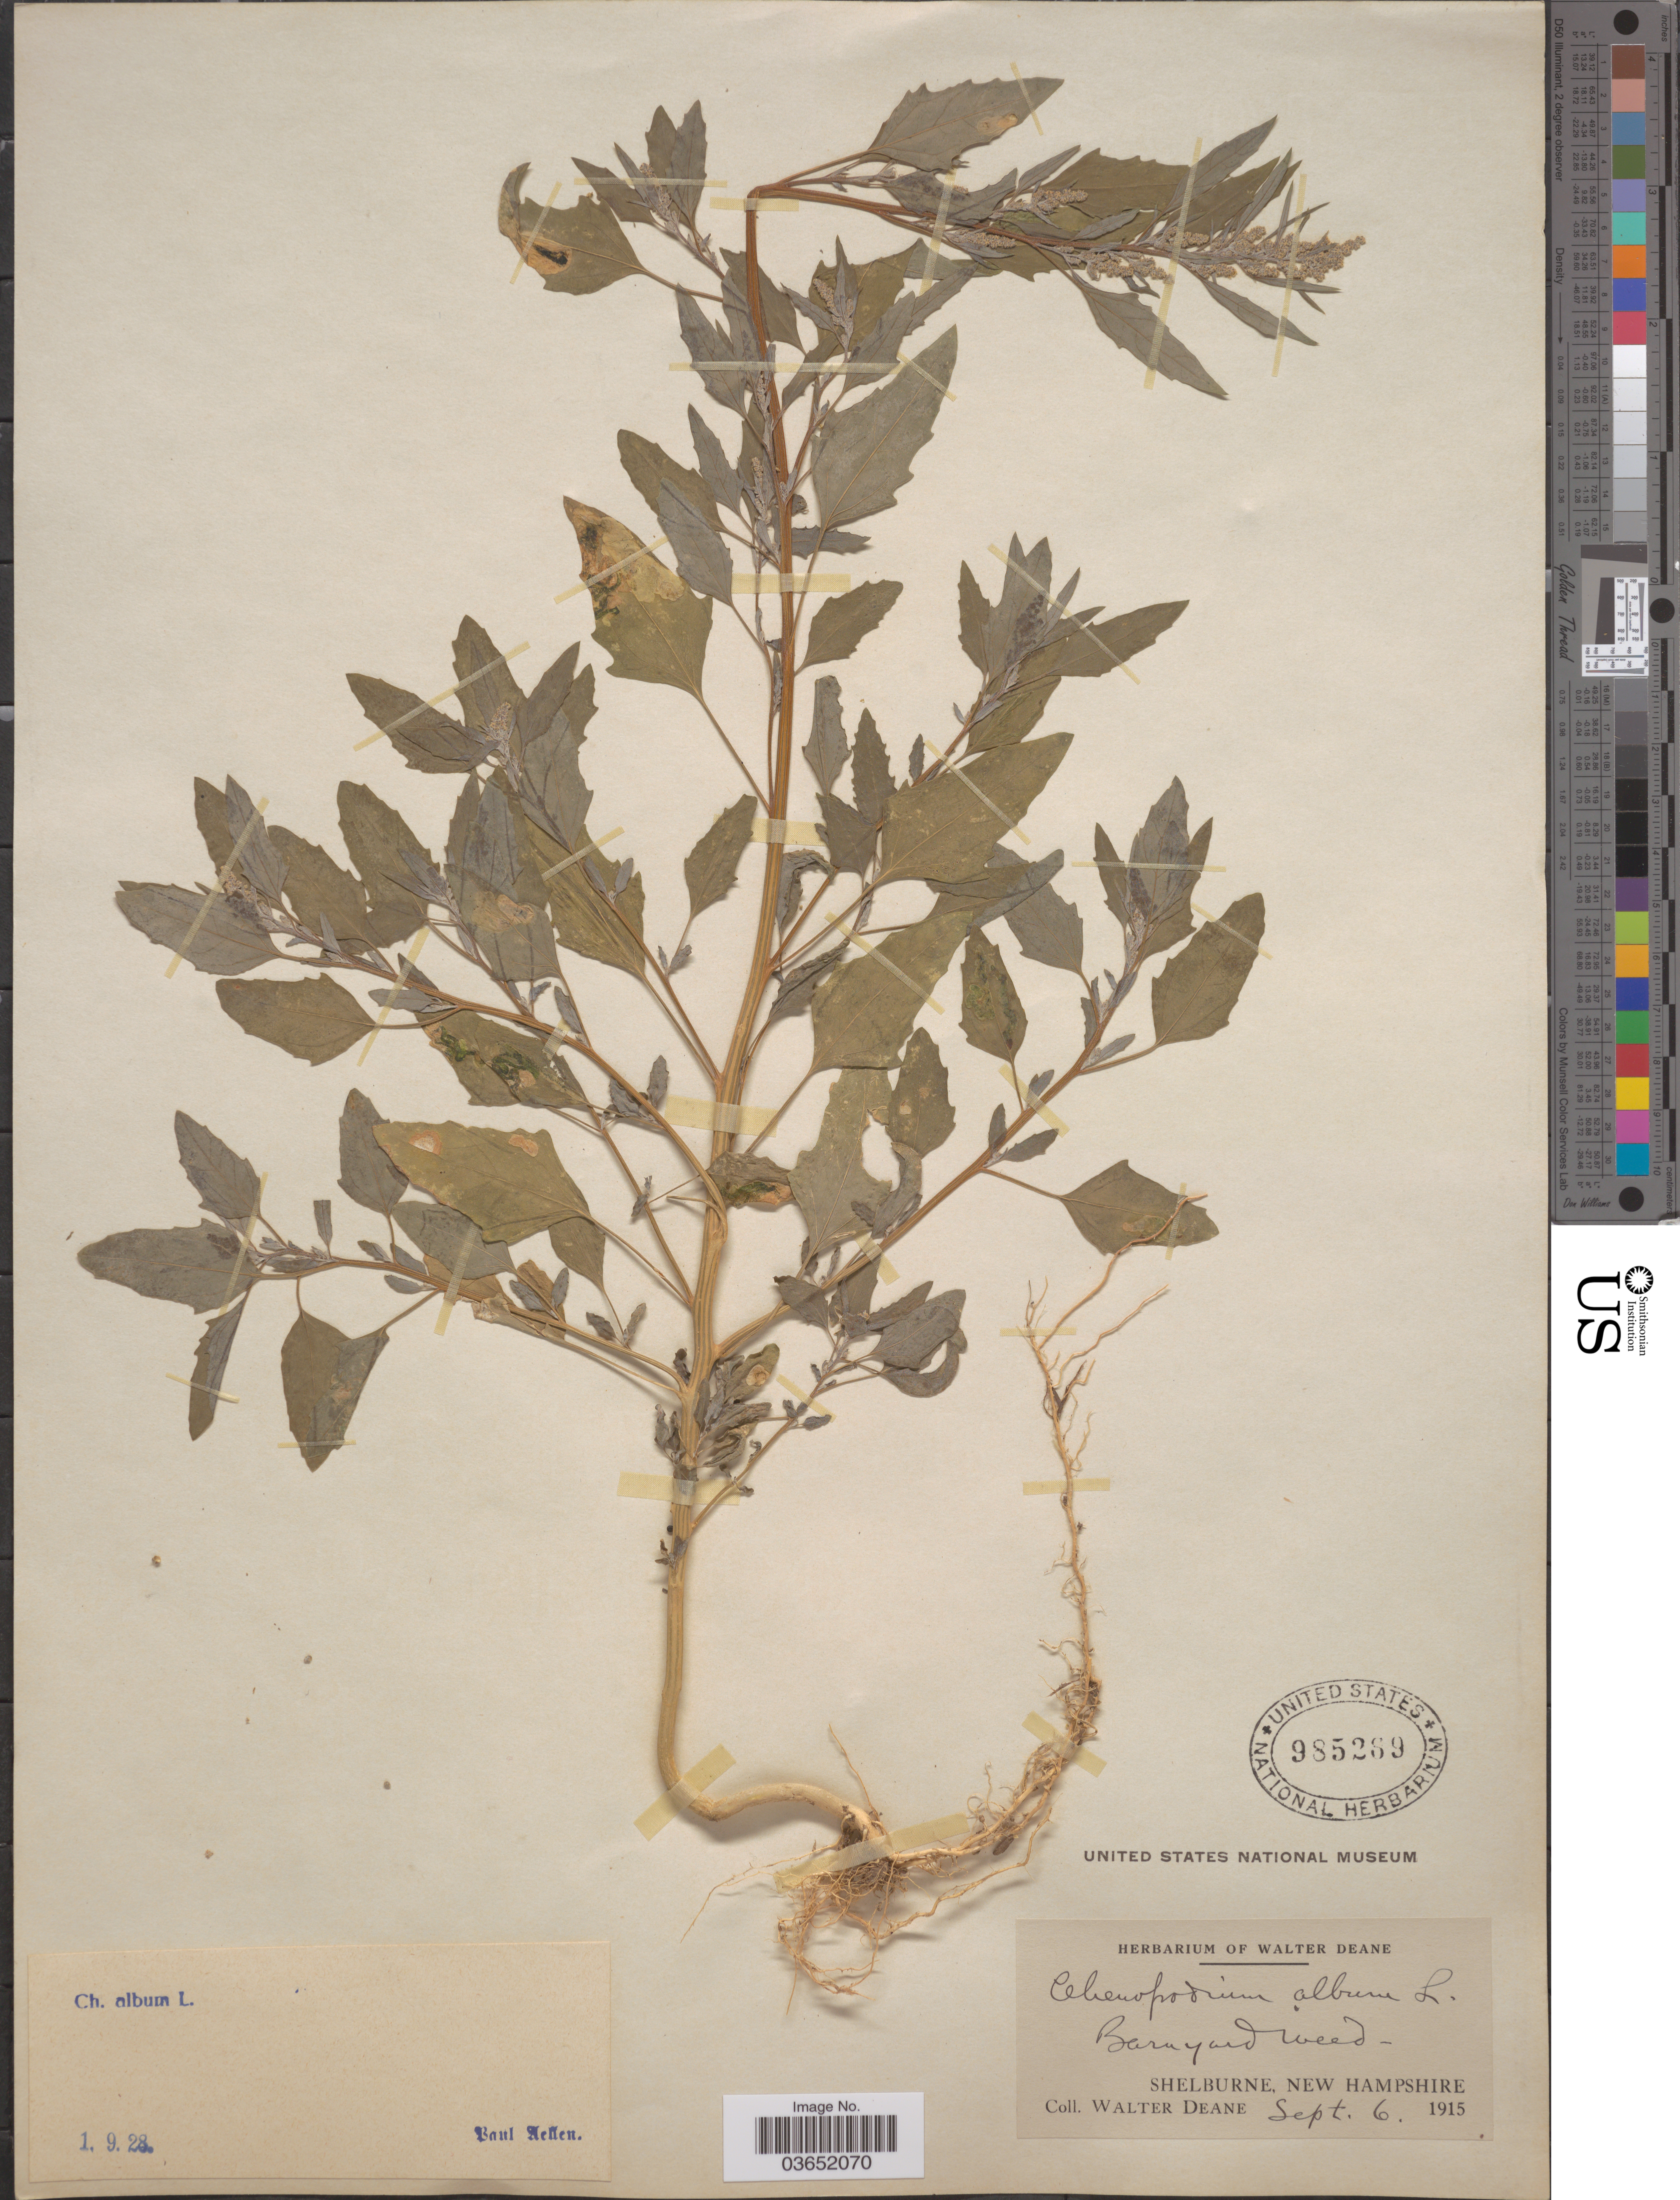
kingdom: Plantae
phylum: Tracheophyta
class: Magnoliopsida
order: Caryophyllales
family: Amaranthaceae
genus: Chenopodium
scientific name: Chenopodium album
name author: L.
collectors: W. Deane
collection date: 1915-09-06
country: United States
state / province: New Hampshire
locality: Shelburne.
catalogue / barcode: US 985269